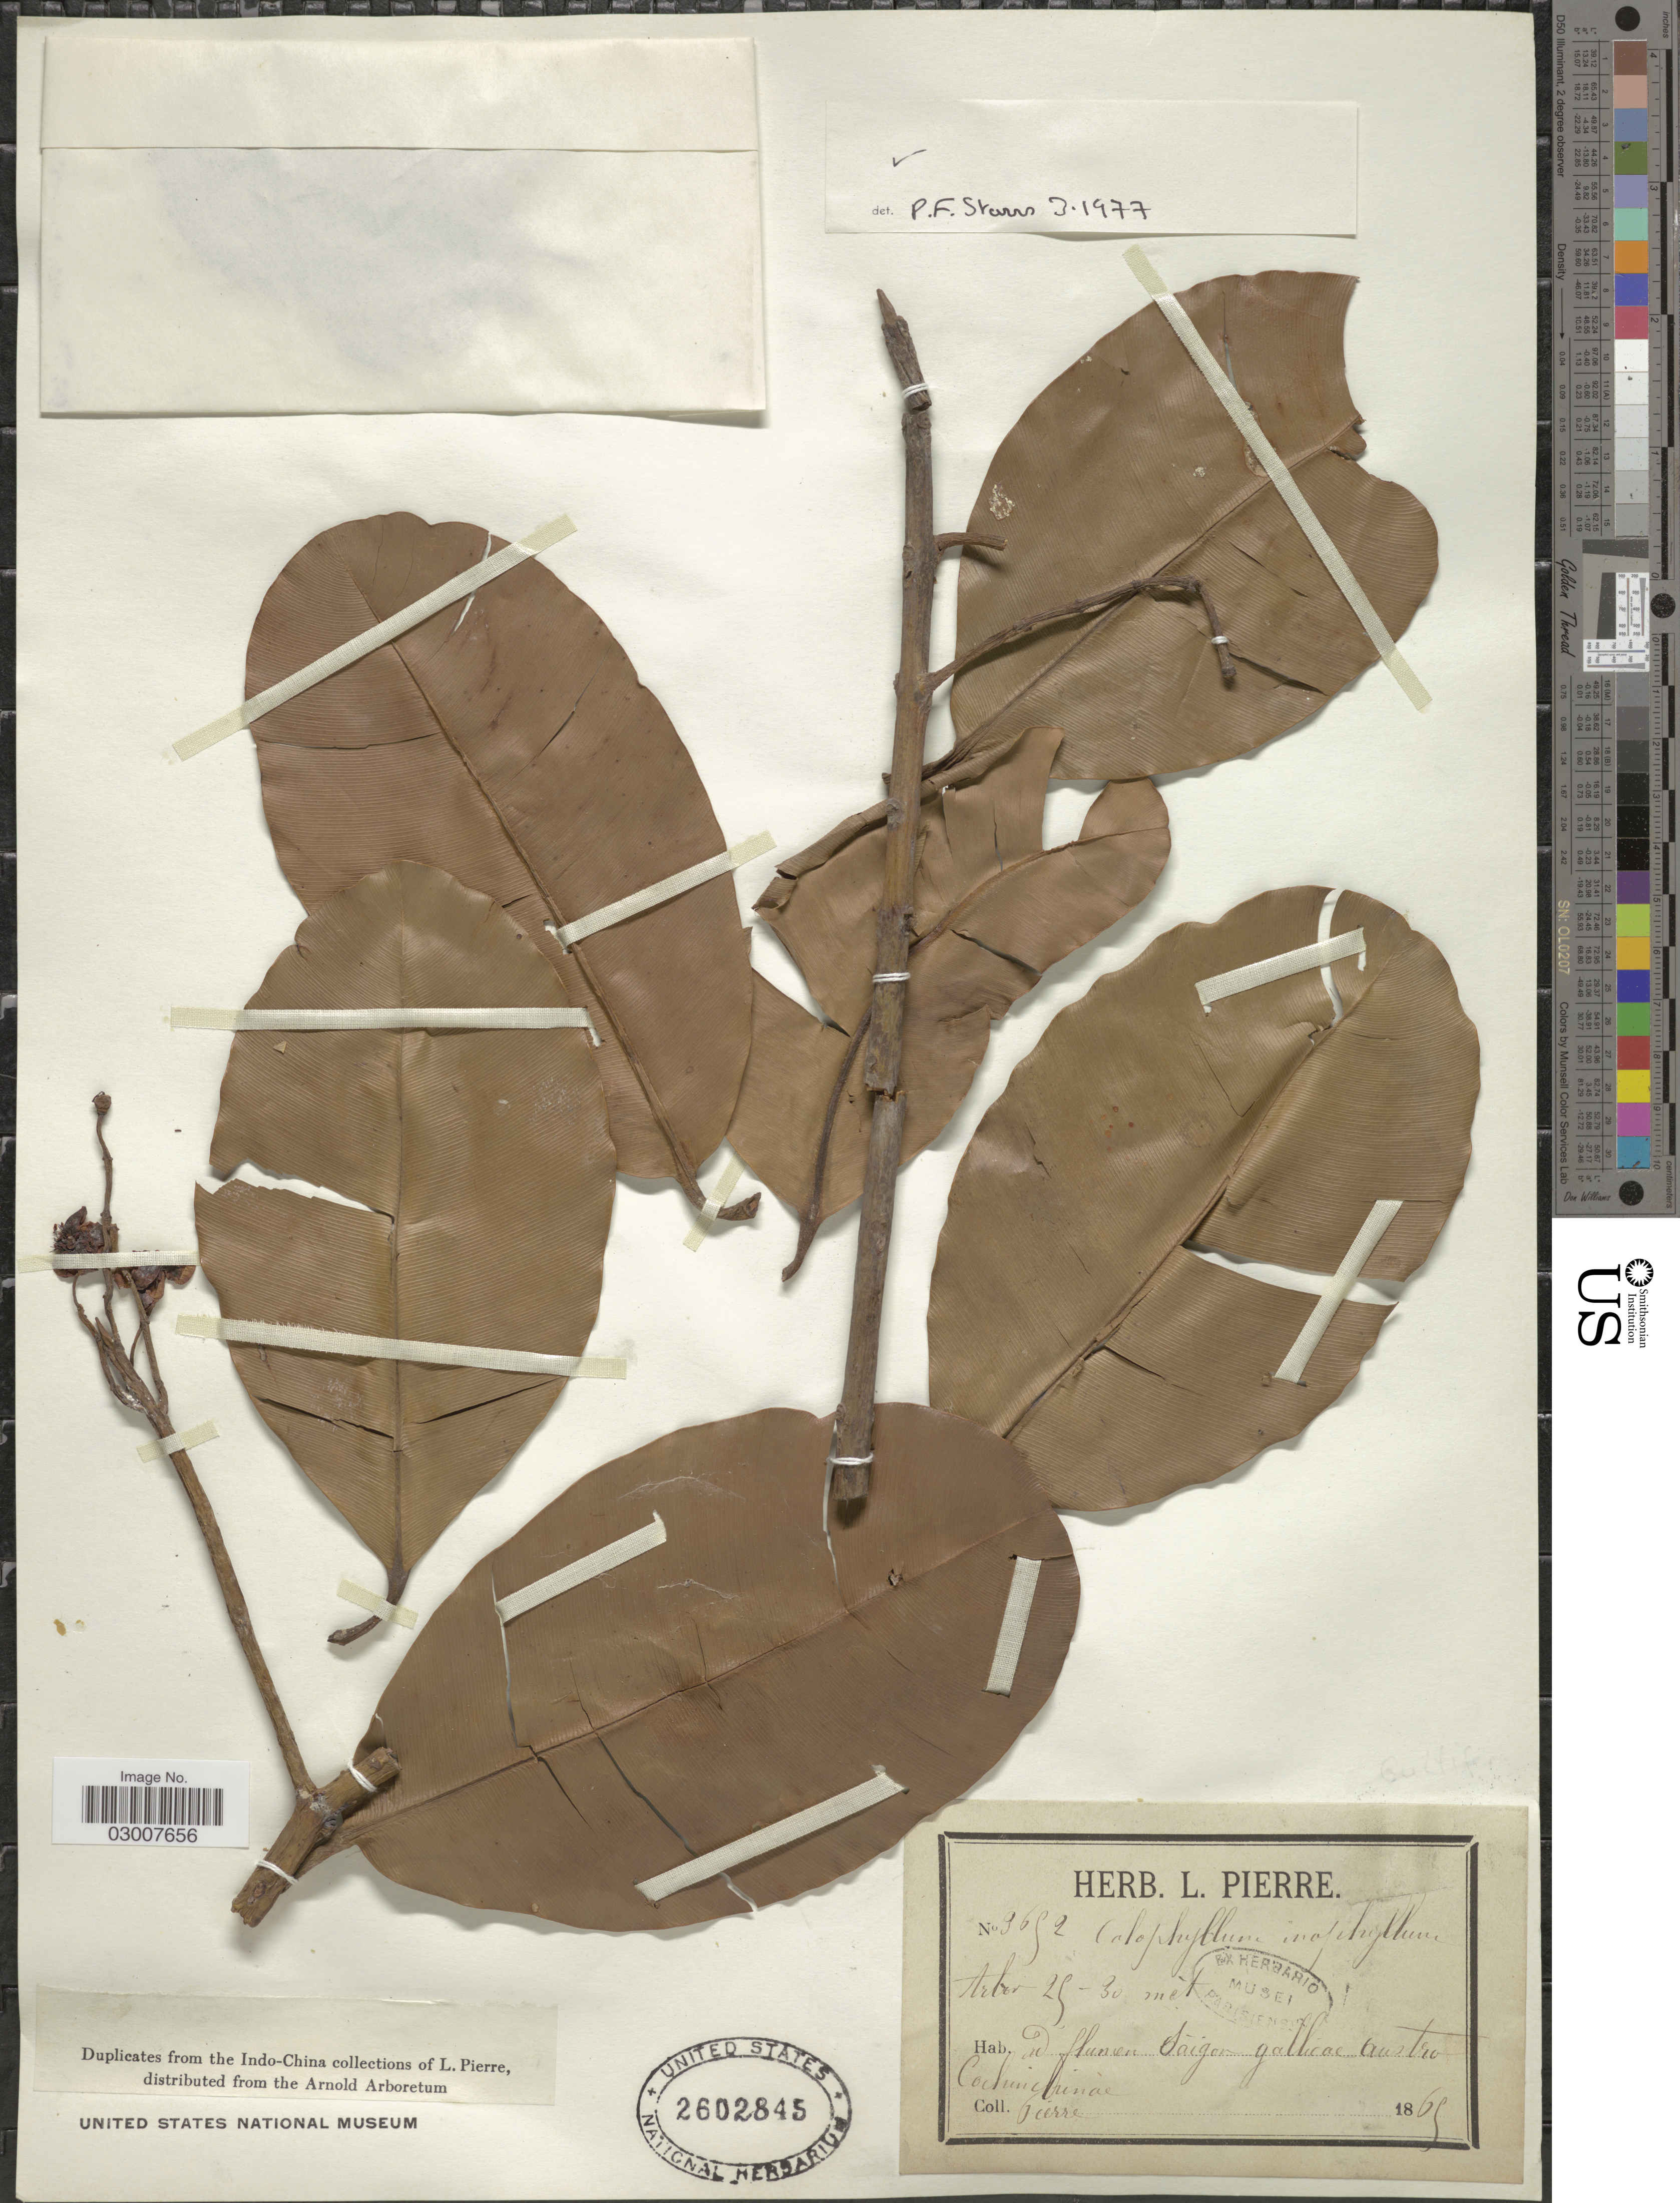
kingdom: Plantae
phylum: Tracheophyta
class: Magnoliopsida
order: Malpighiales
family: Calophyllaceae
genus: Calophyllum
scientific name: Calophyllum inophyllum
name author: L.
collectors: L. Pierre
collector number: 9652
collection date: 1865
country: Vietnam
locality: Ad flumen Saigor galliae austro Cochinchinae.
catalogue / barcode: US 2602845